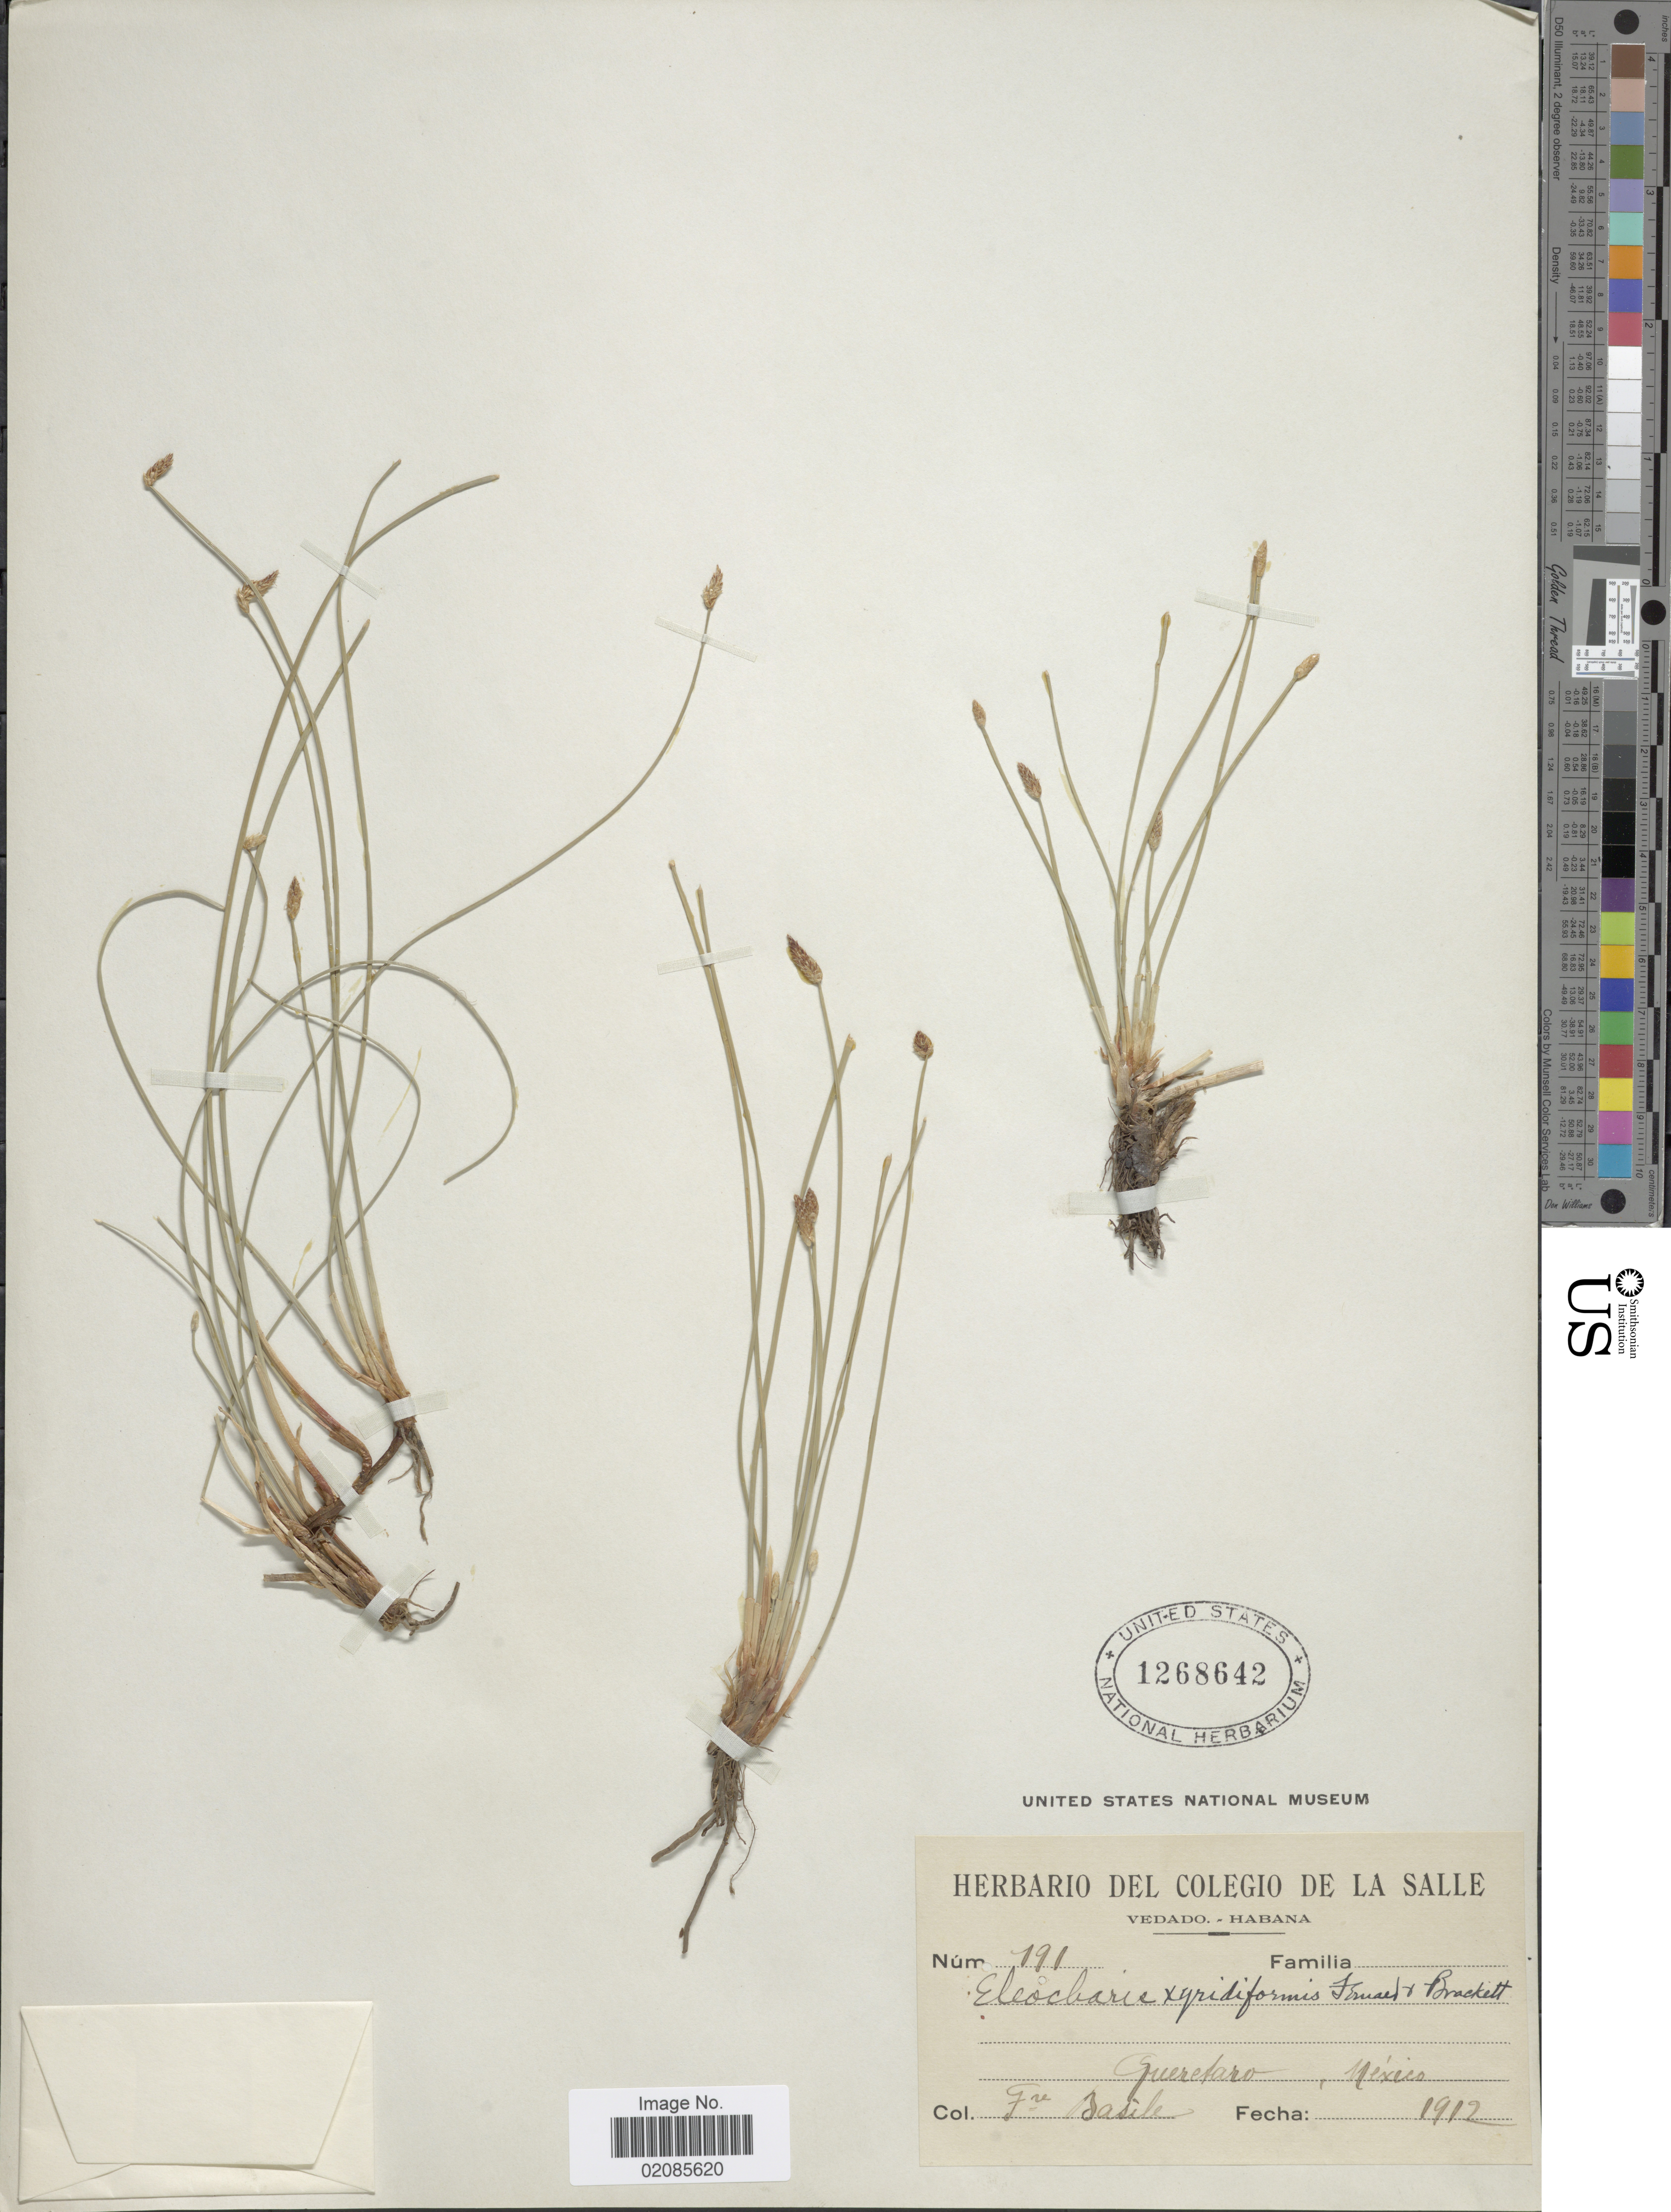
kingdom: Plantae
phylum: Tracheophyta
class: Liliopsida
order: Poales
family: Cyperaceae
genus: Eleocharis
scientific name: Eleocharis macrostachya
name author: Britton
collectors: Bro. Basile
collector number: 191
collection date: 1912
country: Mexico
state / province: Querétaro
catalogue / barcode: US 1268642